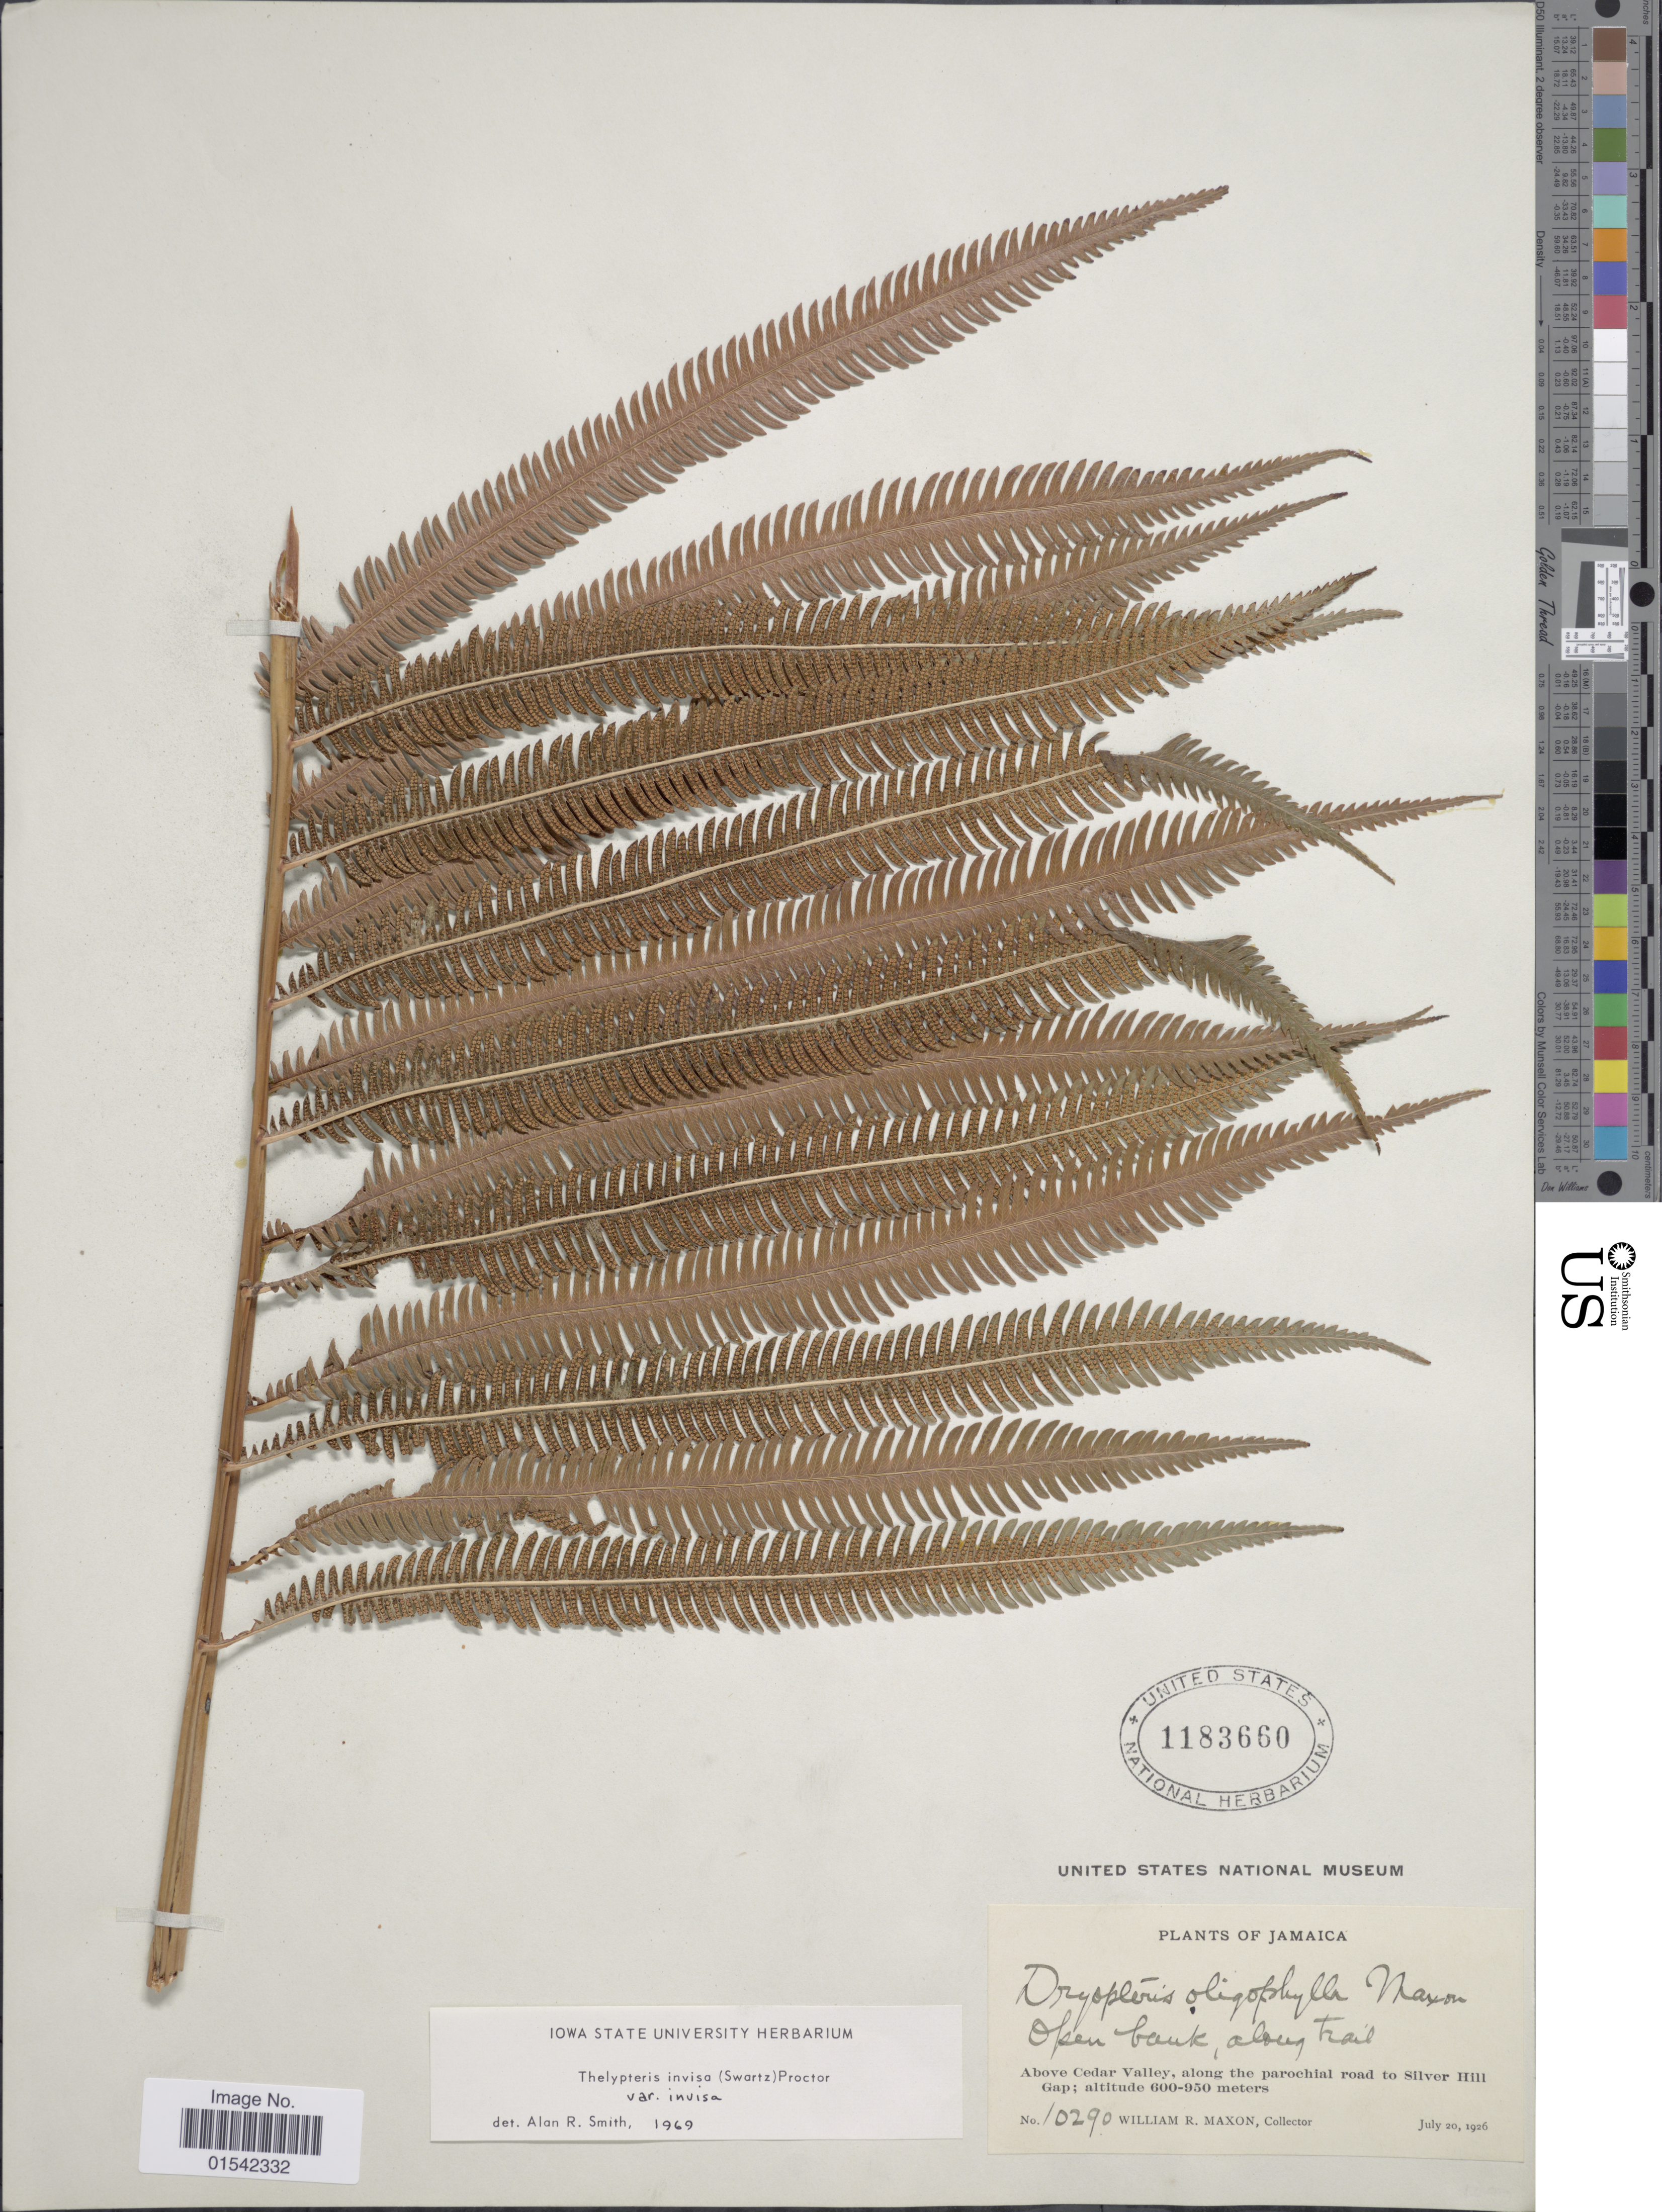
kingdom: Plantae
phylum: Tracheophyta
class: Polypodiopsida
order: Polypodiales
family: Thelypteridaceae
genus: Cyclosorus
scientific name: Cyclosorus grandis (A.R. Sm.) comb. nov., ined 2015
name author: (A.R. Sm.)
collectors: W. R. Maxon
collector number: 10290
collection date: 1926-07-20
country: Jamaica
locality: Above Cedar Valley, along the parochial road to Silver Hill Gap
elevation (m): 600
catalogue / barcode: US 1183660